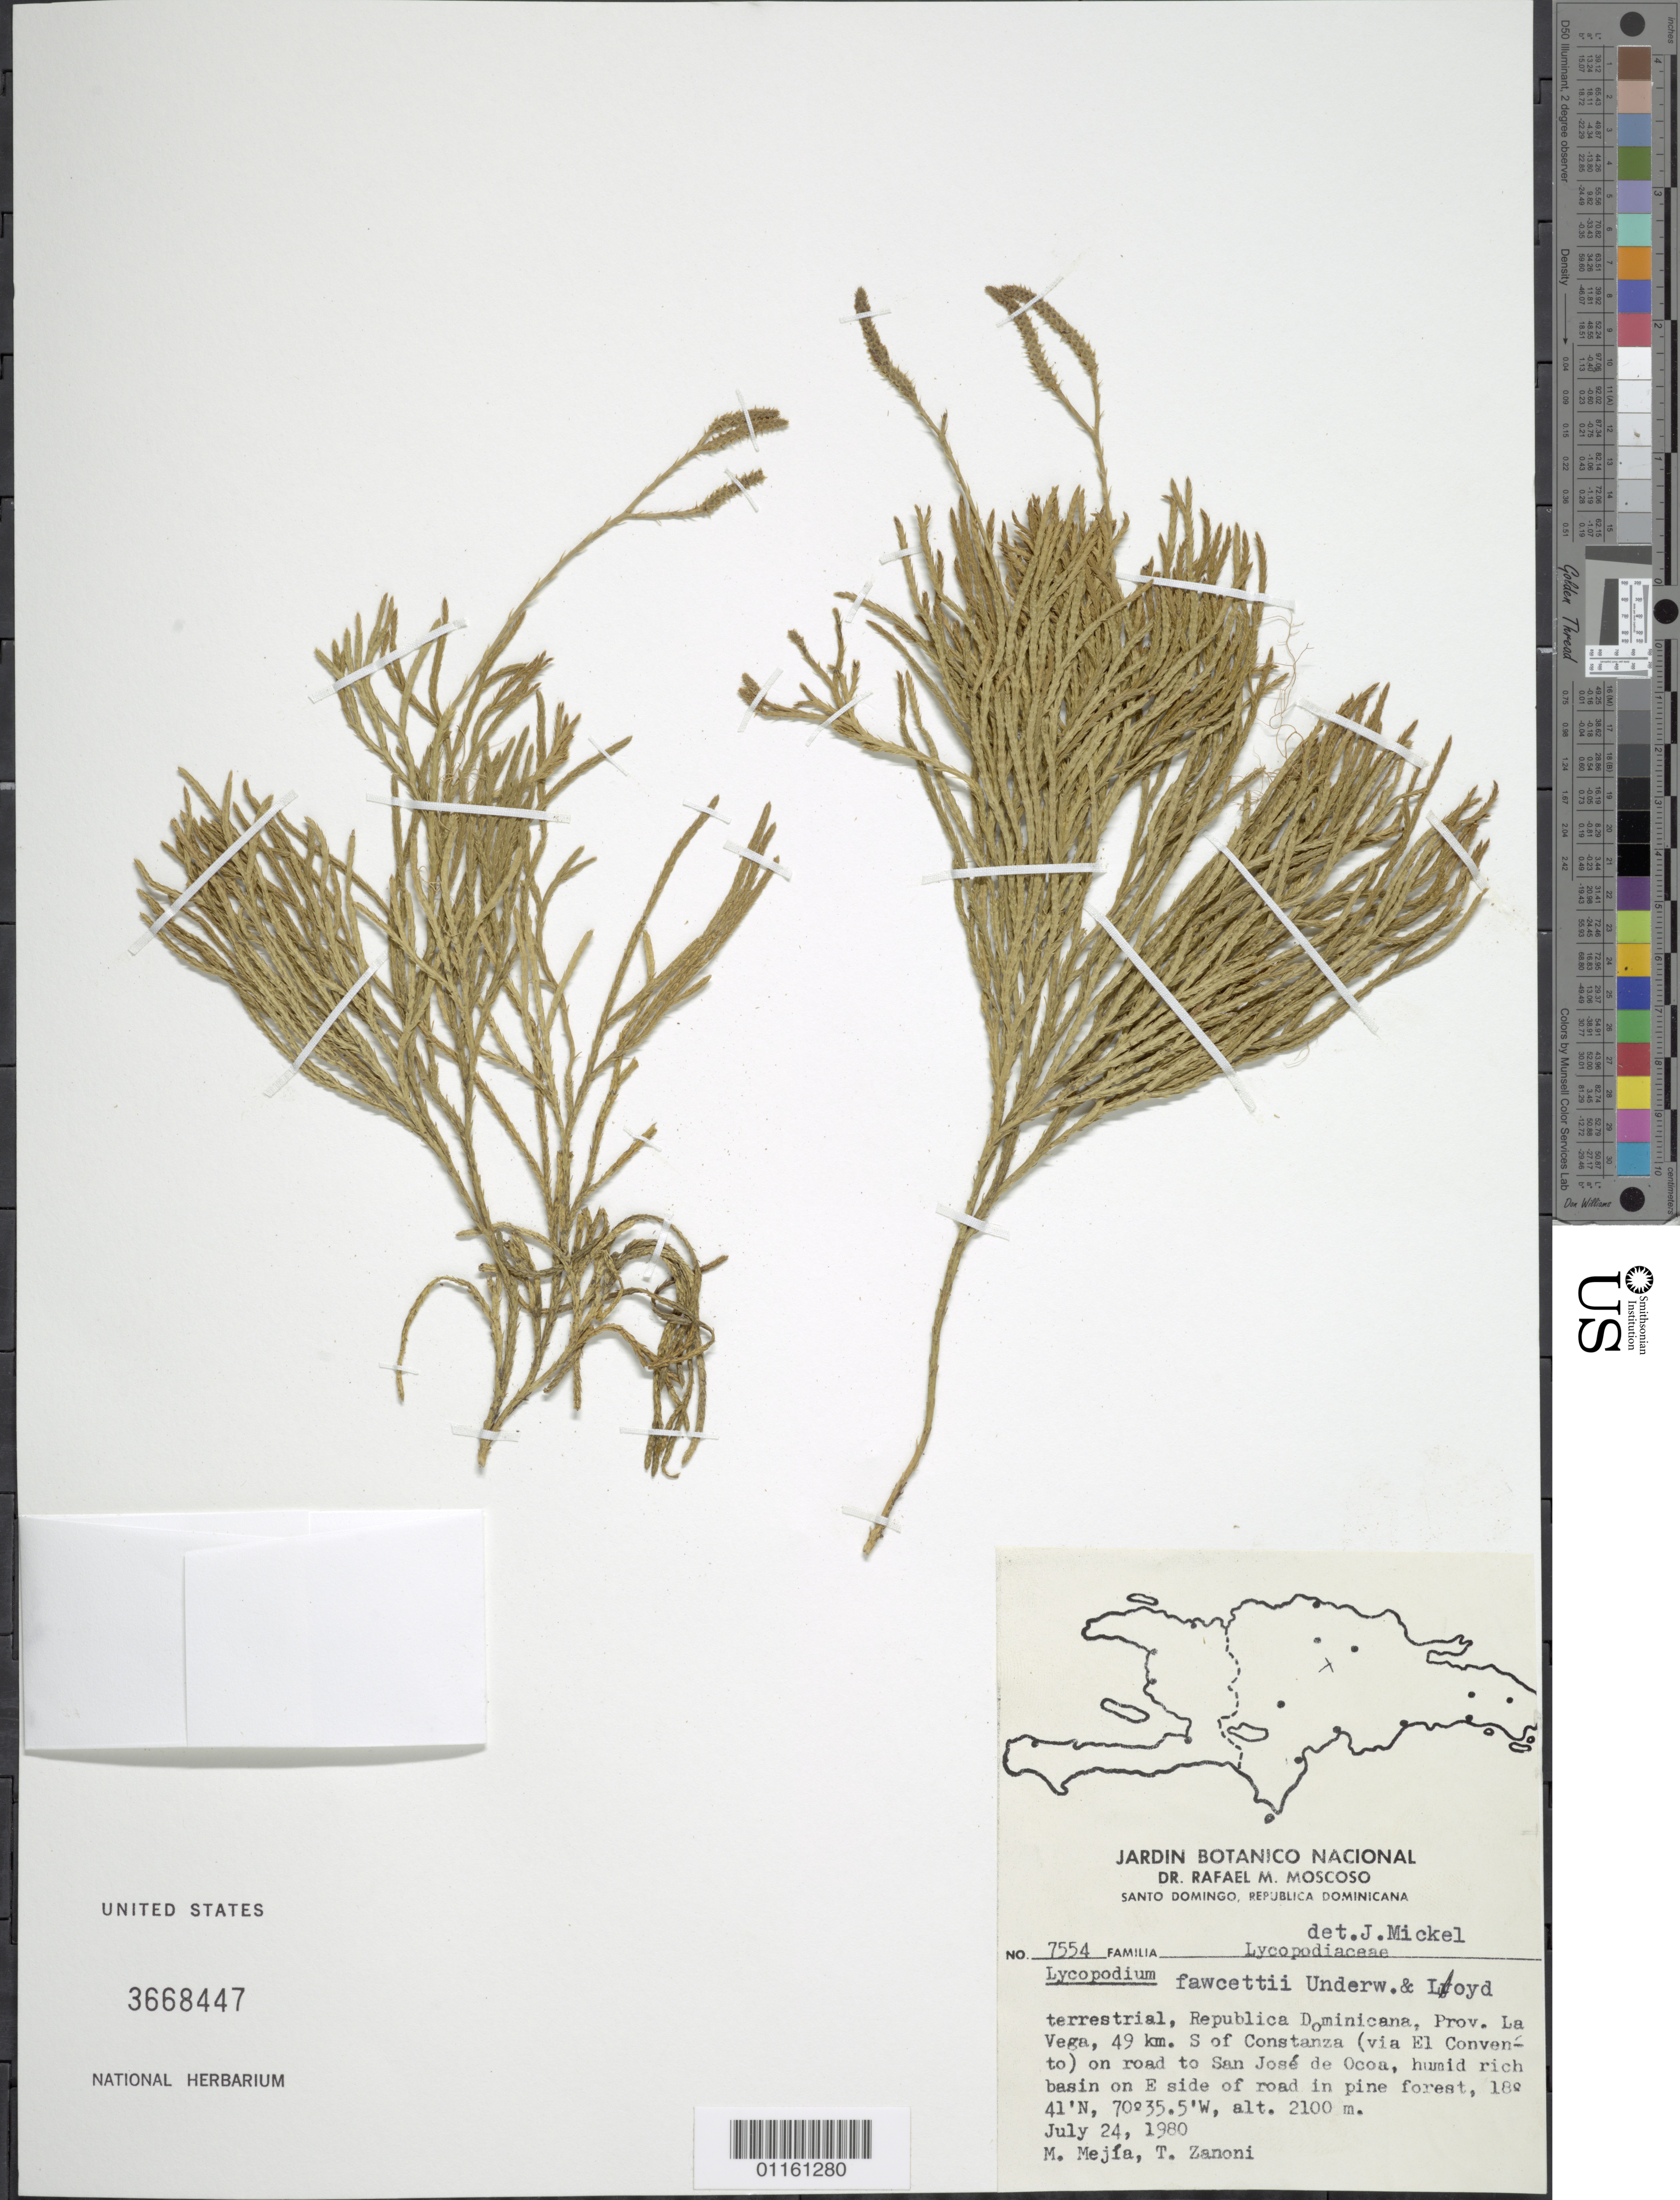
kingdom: Plantae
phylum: Tracheophyta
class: Lycopodiopsida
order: Lycopodiales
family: Lycopodiaceae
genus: Diphasiastrum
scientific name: Diphasiastrum thyoides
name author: (Humb. & Bonpl. ex Willd.) Holub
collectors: M. Mejfa & T. A. Zanoni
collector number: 7554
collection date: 1980-07-24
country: Dominican Republic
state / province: La Vega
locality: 49 km S of Constanza ( via El Convento ) on road to San Jose de Ocoa.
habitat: Humid rich basin on E side of road in pine forest.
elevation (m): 2100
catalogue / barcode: US 3668447